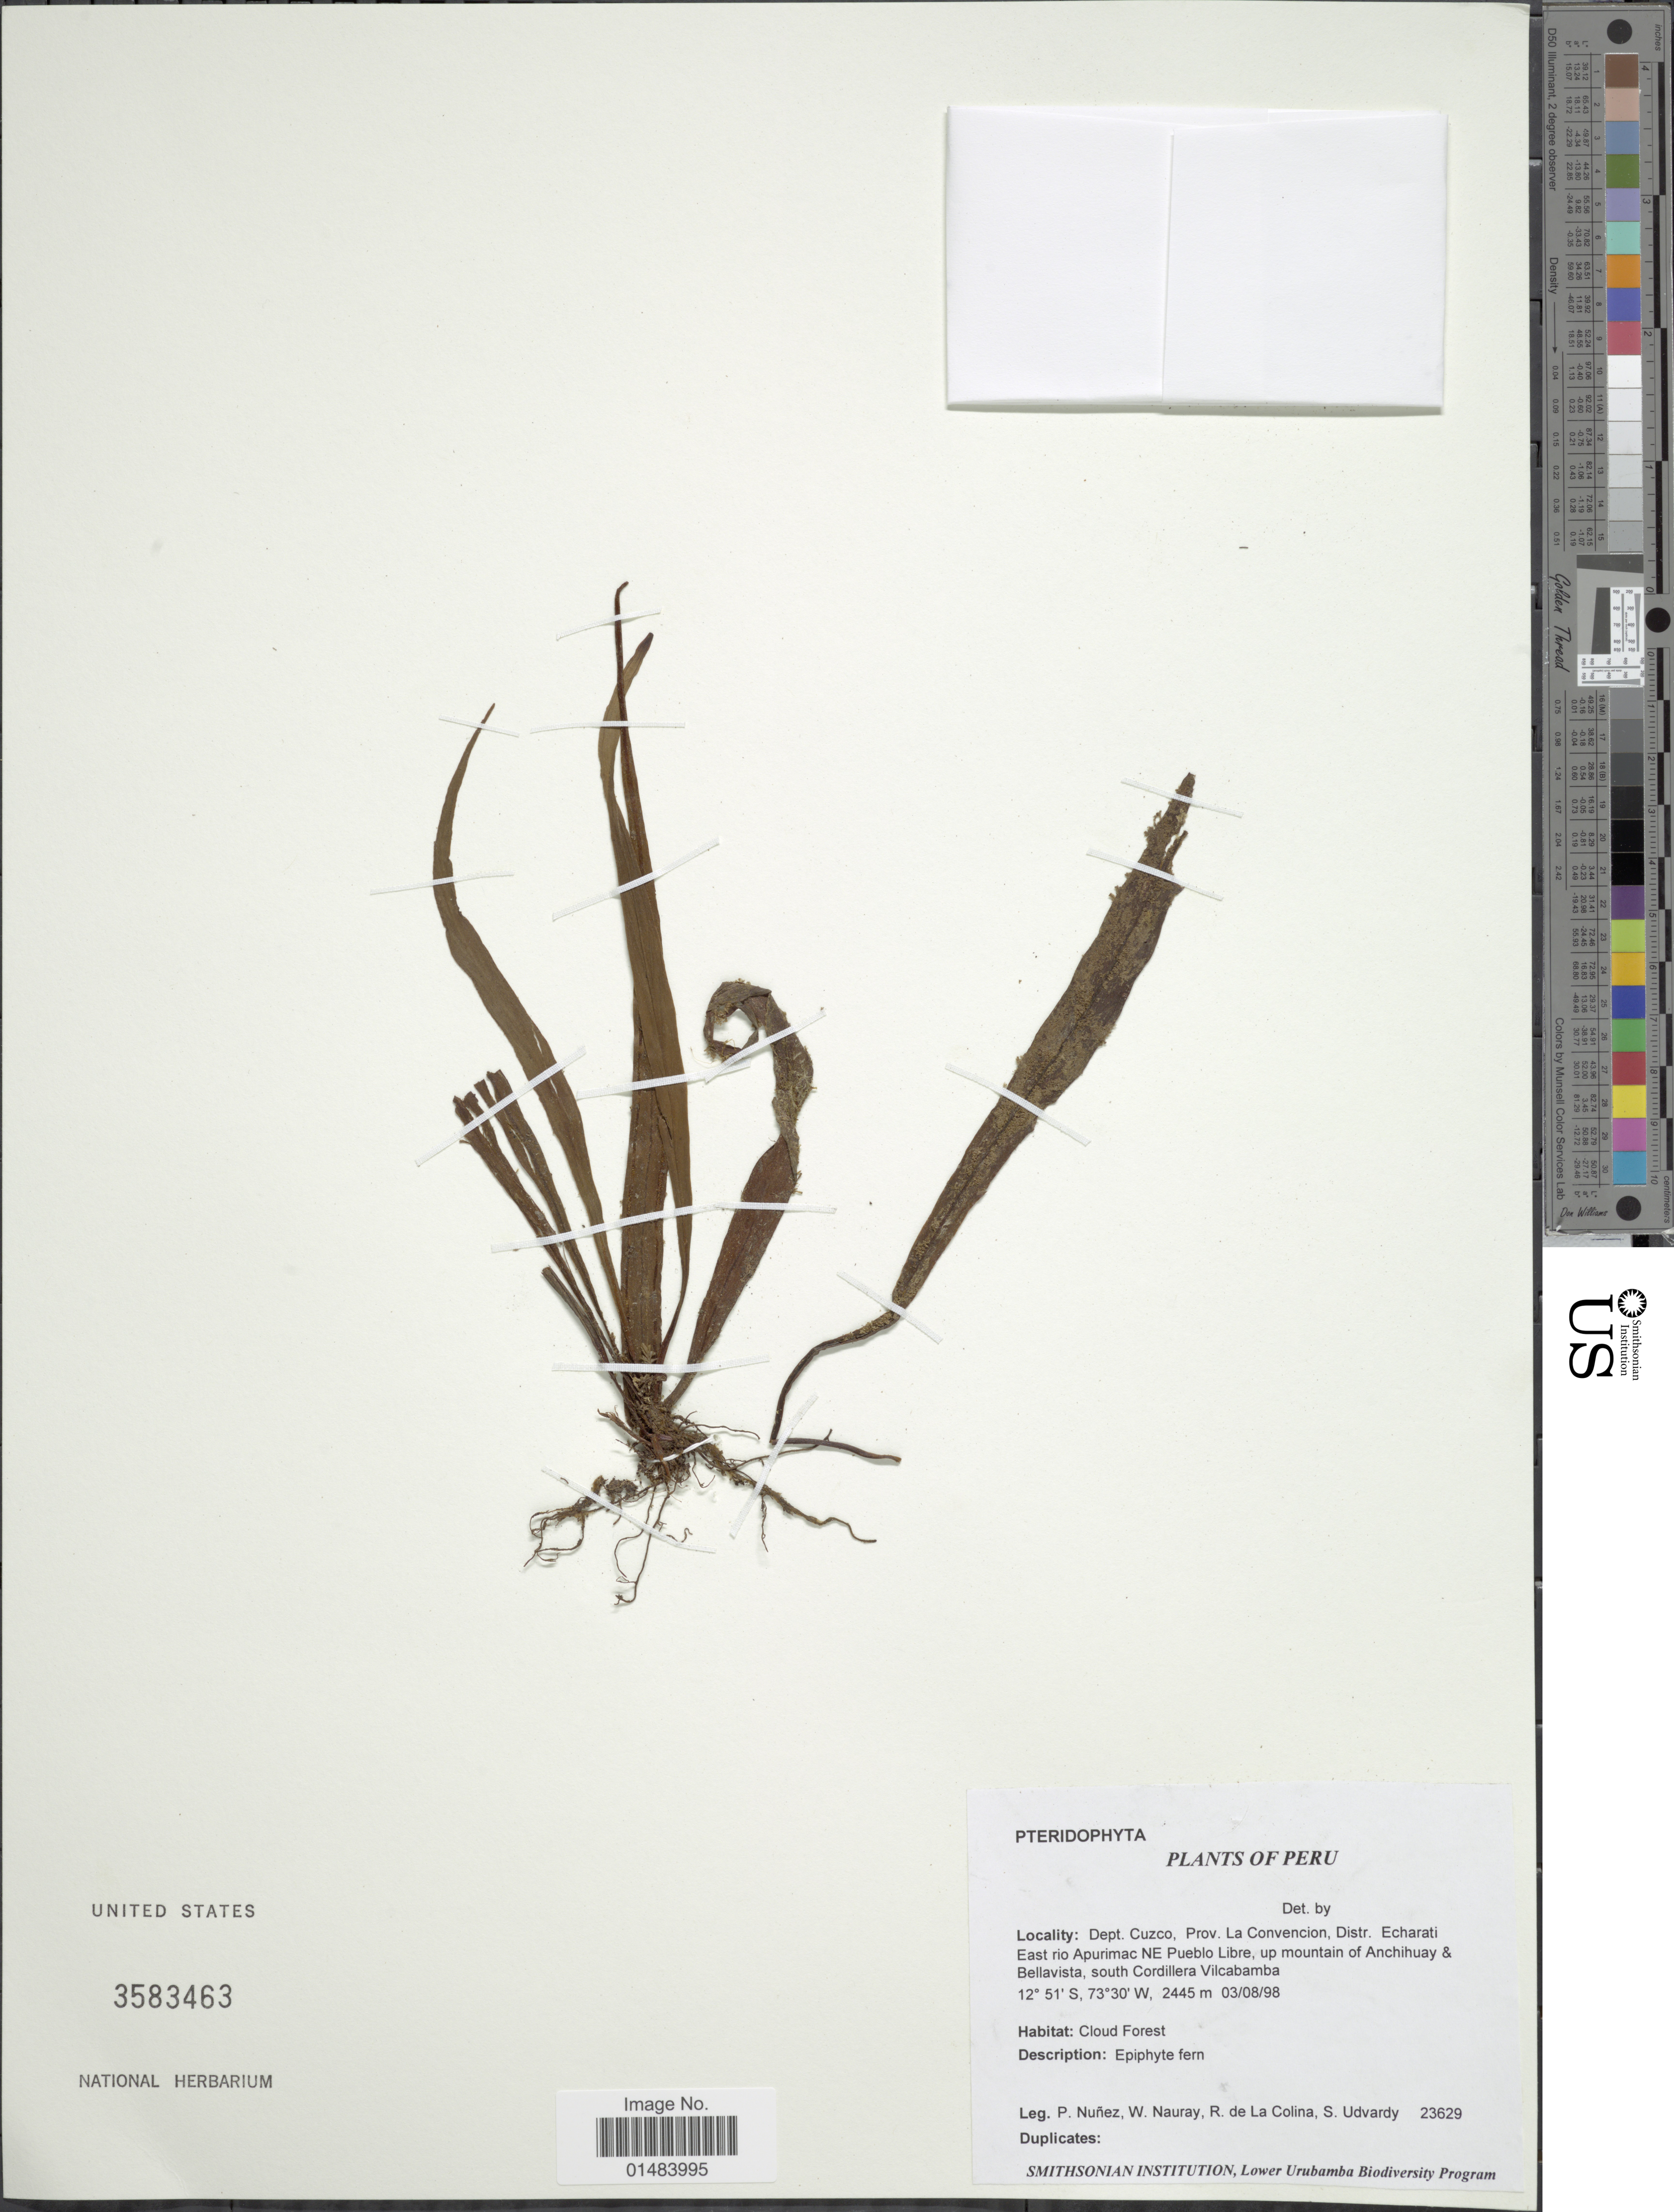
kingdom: Plantae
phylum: Tracheophyta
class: Polypodiopsida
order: Polypodiales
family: Pteridaceae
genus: Vittaria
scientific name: Vittaria gardneriana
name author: Fée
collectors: P. Nuñez V., W. Nauray, R. Colina & S. Udvardy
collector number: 23629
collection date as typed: Transcribed d/m/y: 3/8/98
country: Peru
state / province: Cusco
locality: Peru, Locality: Dept. Cuzco, Prov. La Convencion, Distr. Echarati East rio Apurimac NE Pueblo Libre, up mountain on Anchichuat & Bellavista, south Vilcabamba.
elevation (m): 2445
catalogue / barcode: US 3583463